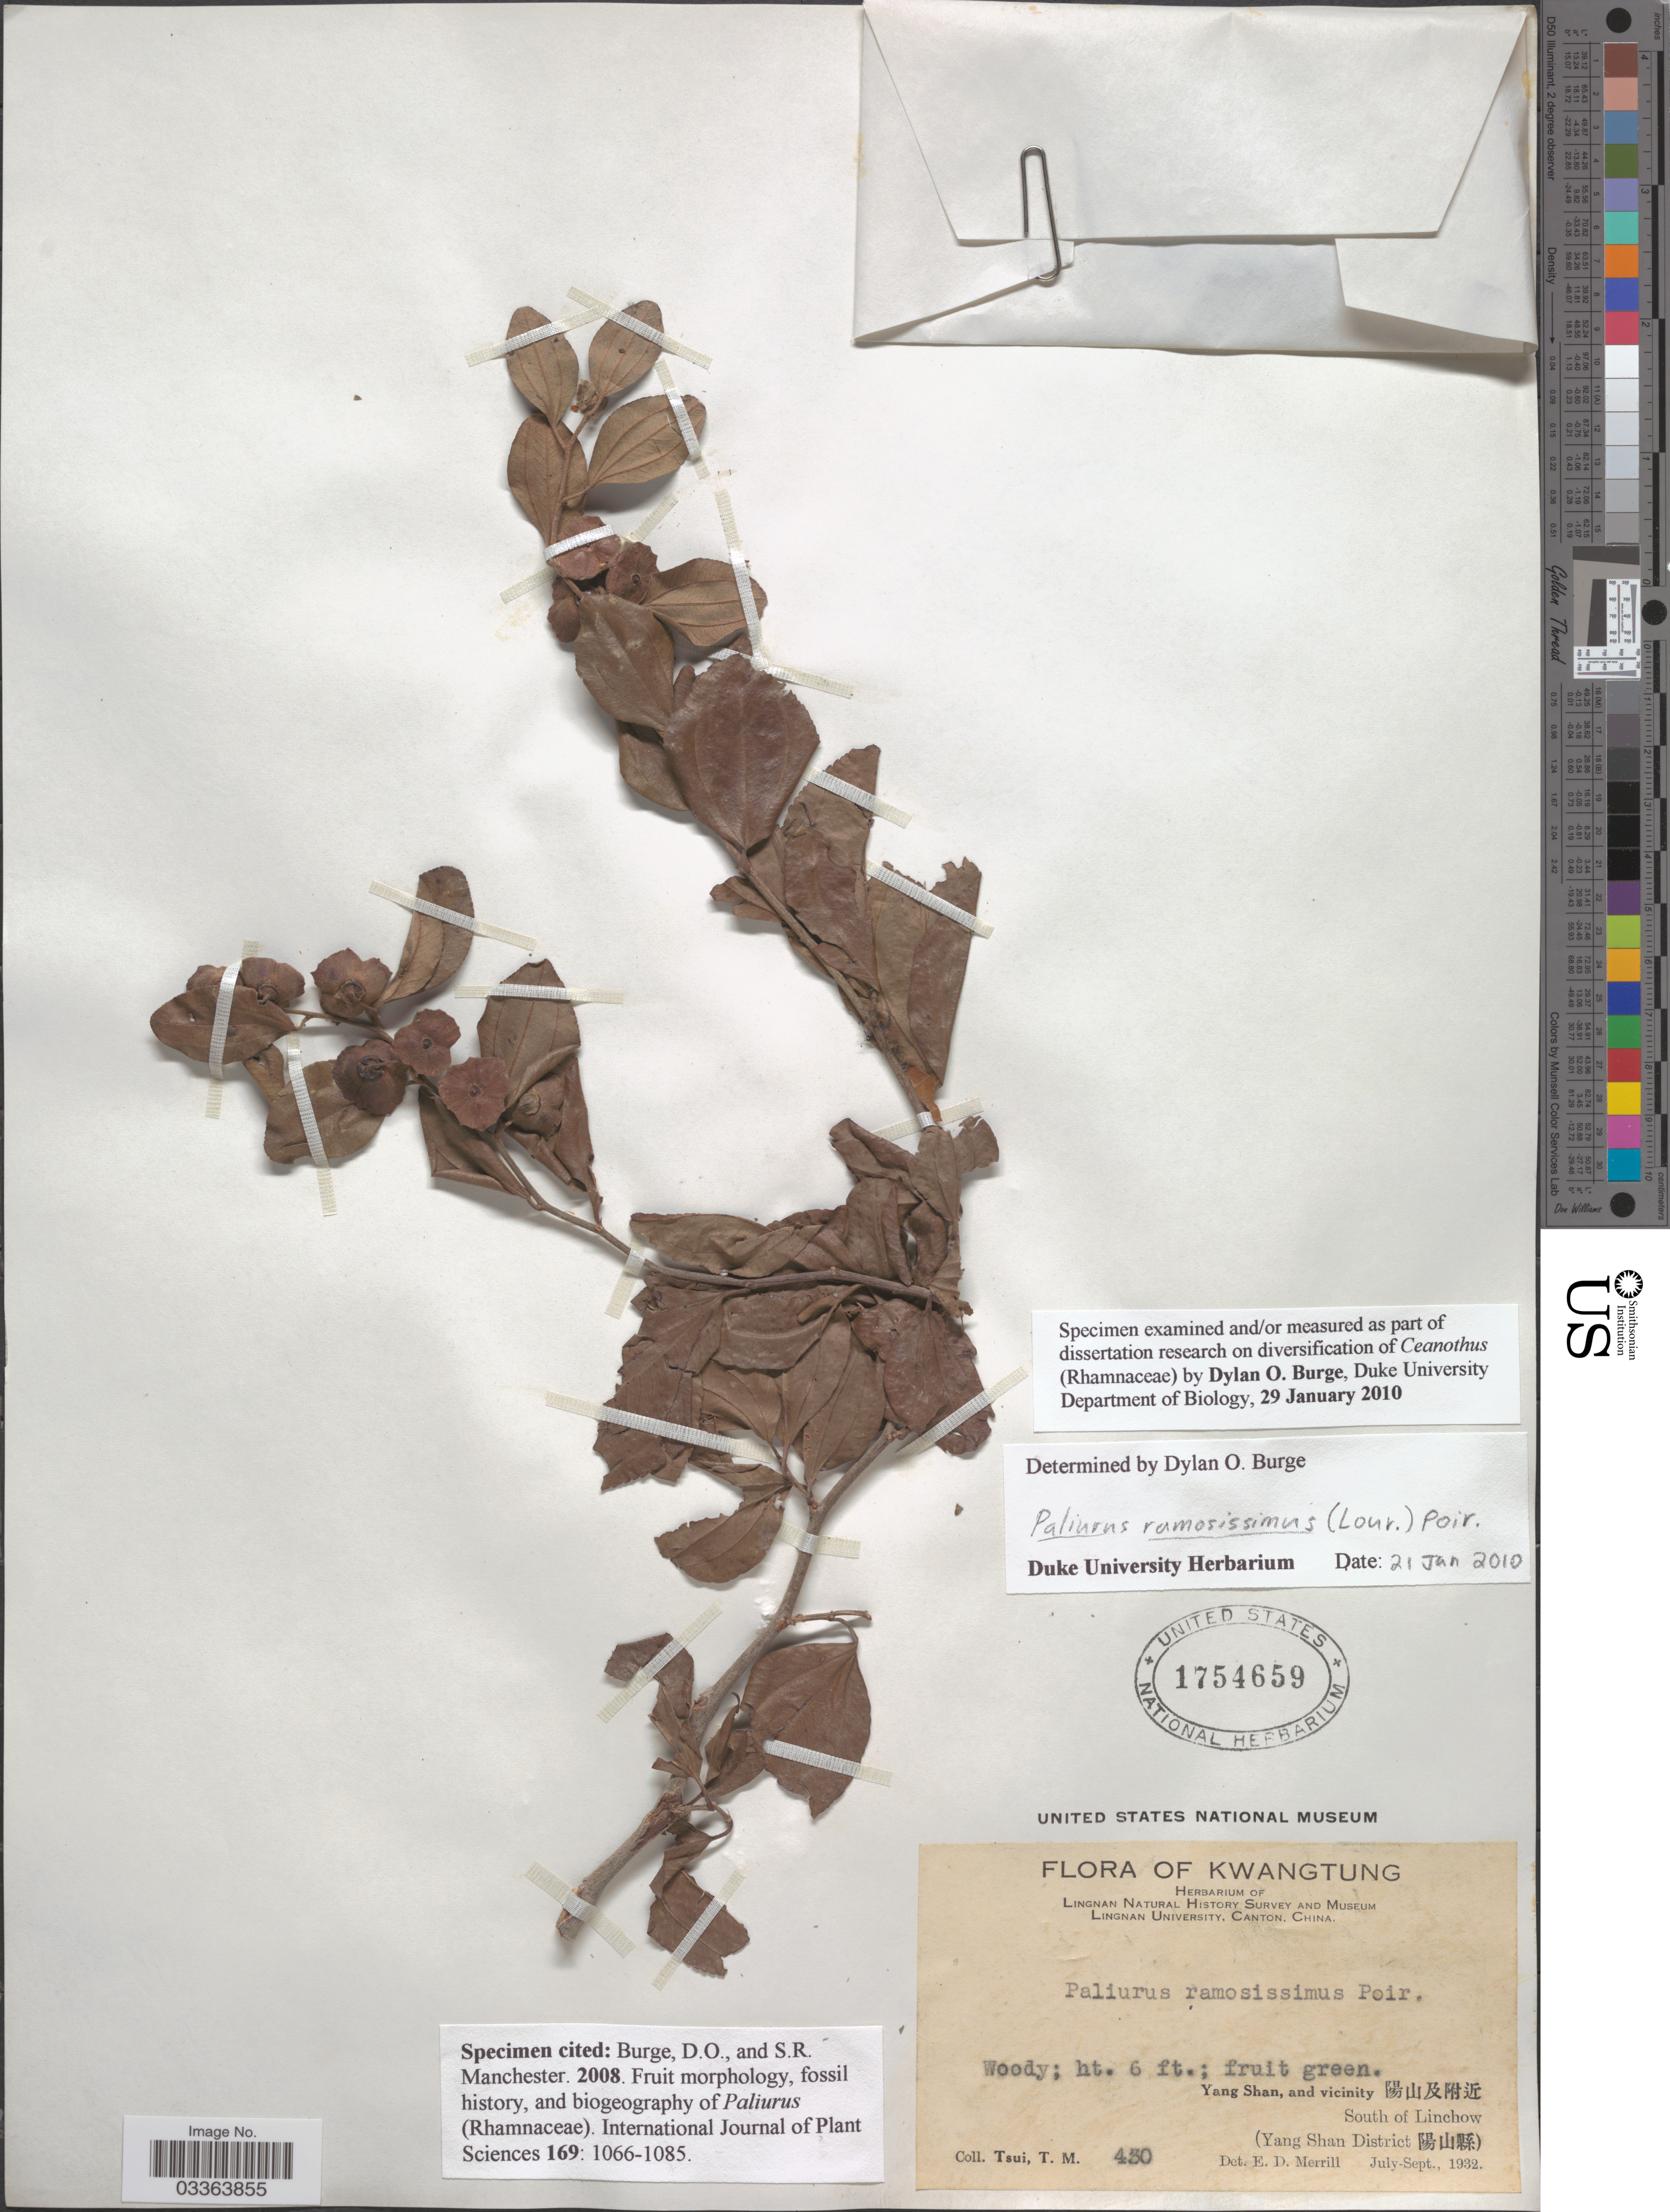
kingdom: Plantae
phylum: Tracheophyta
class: Magnoliopsida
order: Rosales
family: Rhamnaceae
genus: Paliurus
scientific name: Paliurus ramosissimus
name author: (Lour.) Poir.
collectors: T. Tsui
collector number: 430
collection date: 1932-07/1932-09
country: China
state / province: Guangdong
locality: Kwangtung. Yang Shan, and vicinity. X. South of Linchow. (Yang Shan District X).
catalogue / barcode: US 1754659